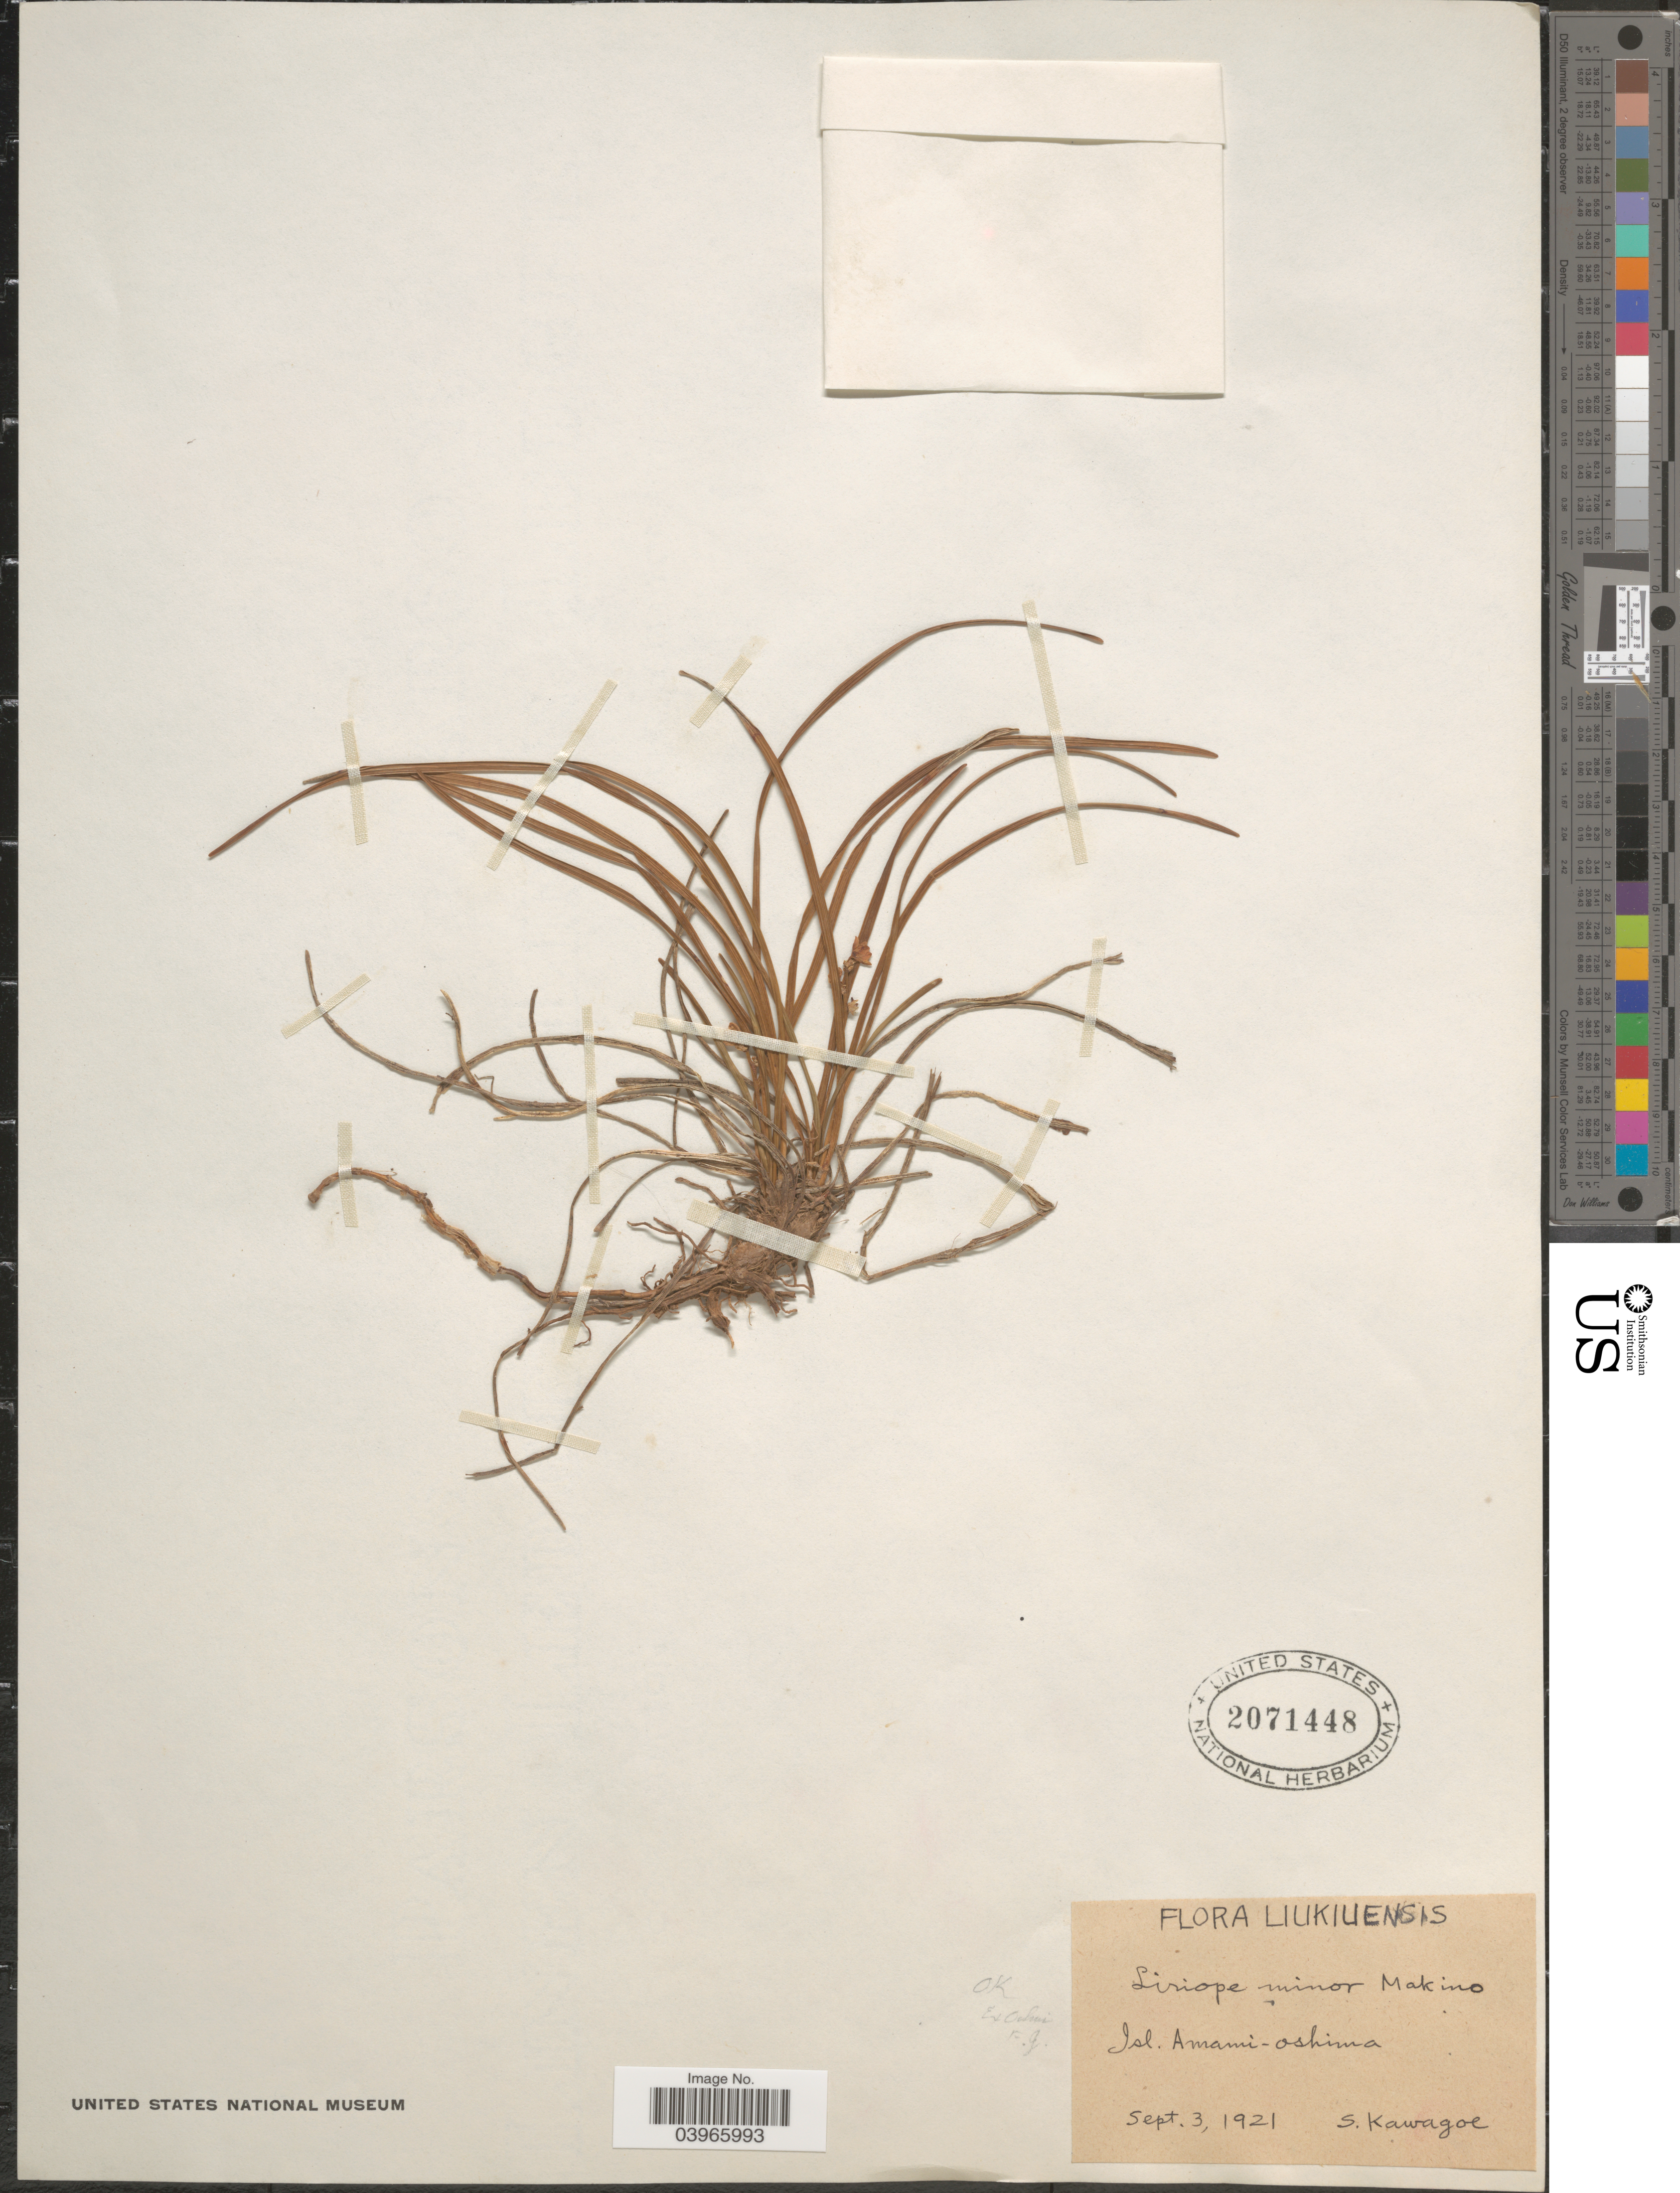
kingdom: Plantae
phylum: Tracheophyta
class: Liliopsida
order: Asparagales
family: Asparagaceae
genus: Liriope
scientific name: Liriope minor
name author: (Maxim.) Makino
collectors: S. Kawagoe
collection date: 1921-09-03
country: Japan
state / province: Okinawa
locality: Liukiuensis. Isl. Amami-oshima.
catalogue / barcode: US 2071448